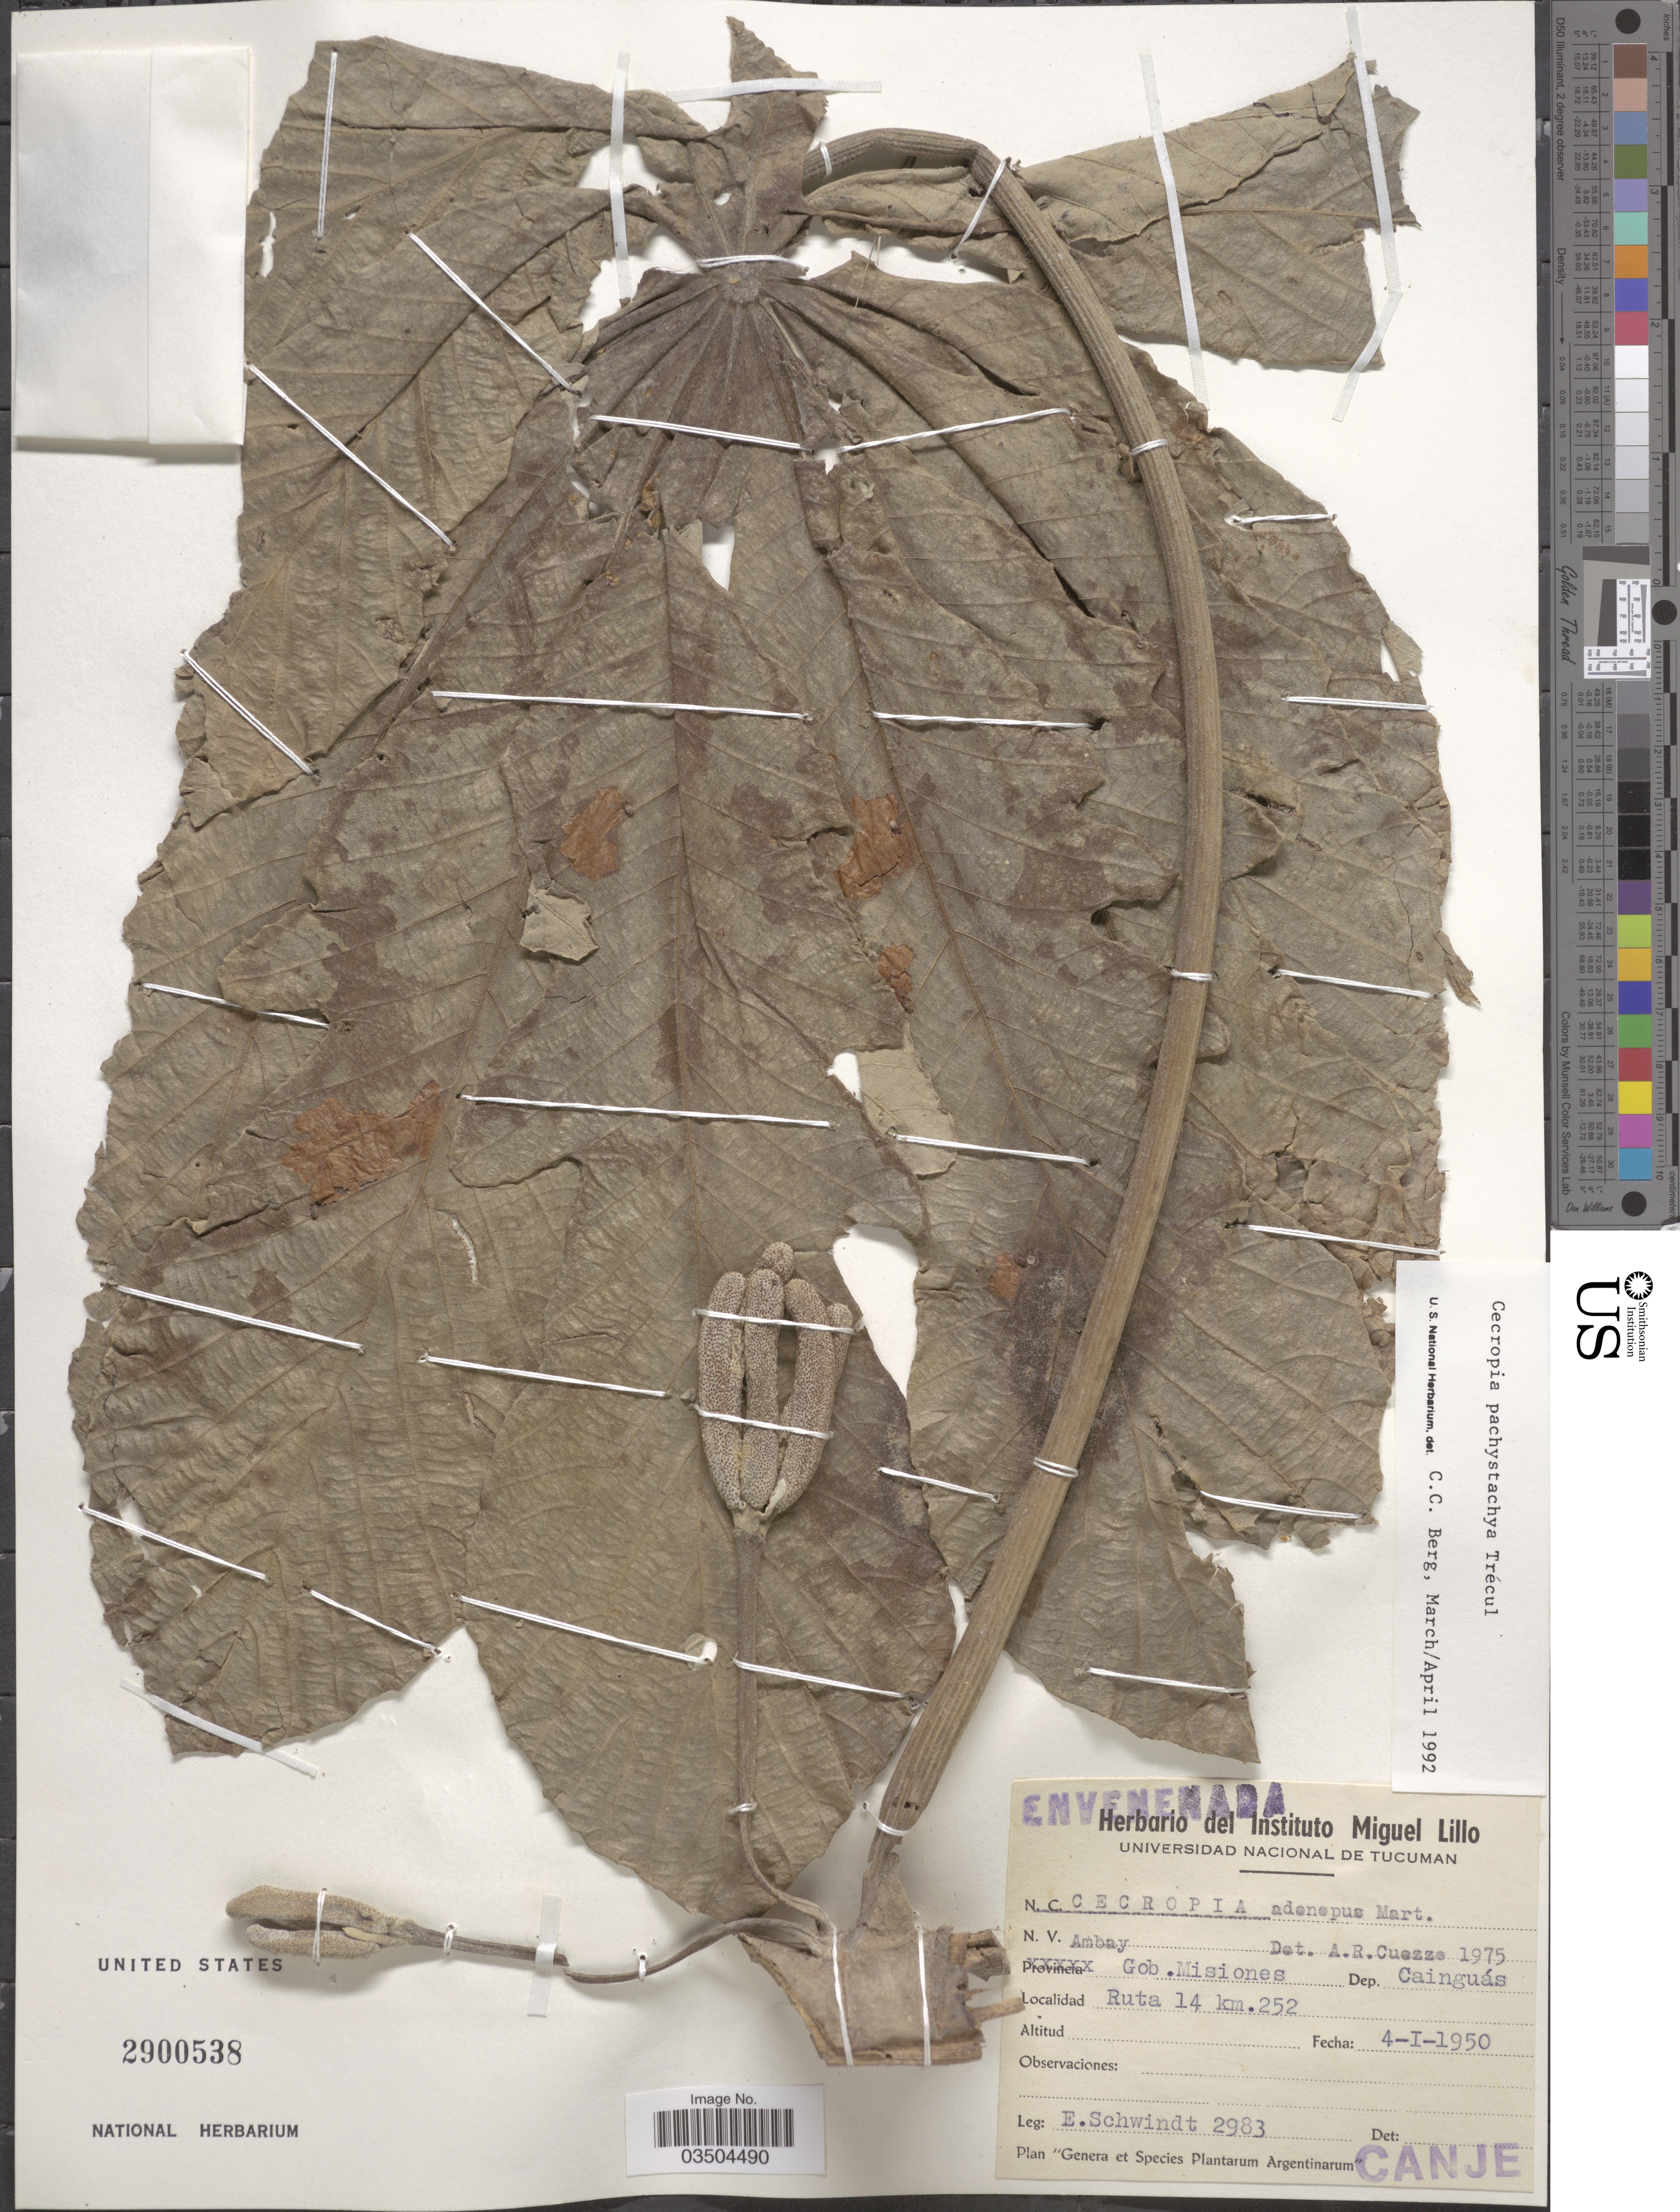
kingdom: Plantae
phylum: Tracheophyta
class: Magnoliopsida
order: Rosales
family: Urticaceae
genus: Cecropia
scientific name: Cecropia pachystachya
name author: Trécul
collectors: E. Schwindt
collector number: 2983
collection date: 1950-01-04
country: Argentina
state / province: Misiones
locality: Gob. Misiones, Dep. Cainguás. Ruta 14 km. 252.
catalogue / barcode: US 2900538